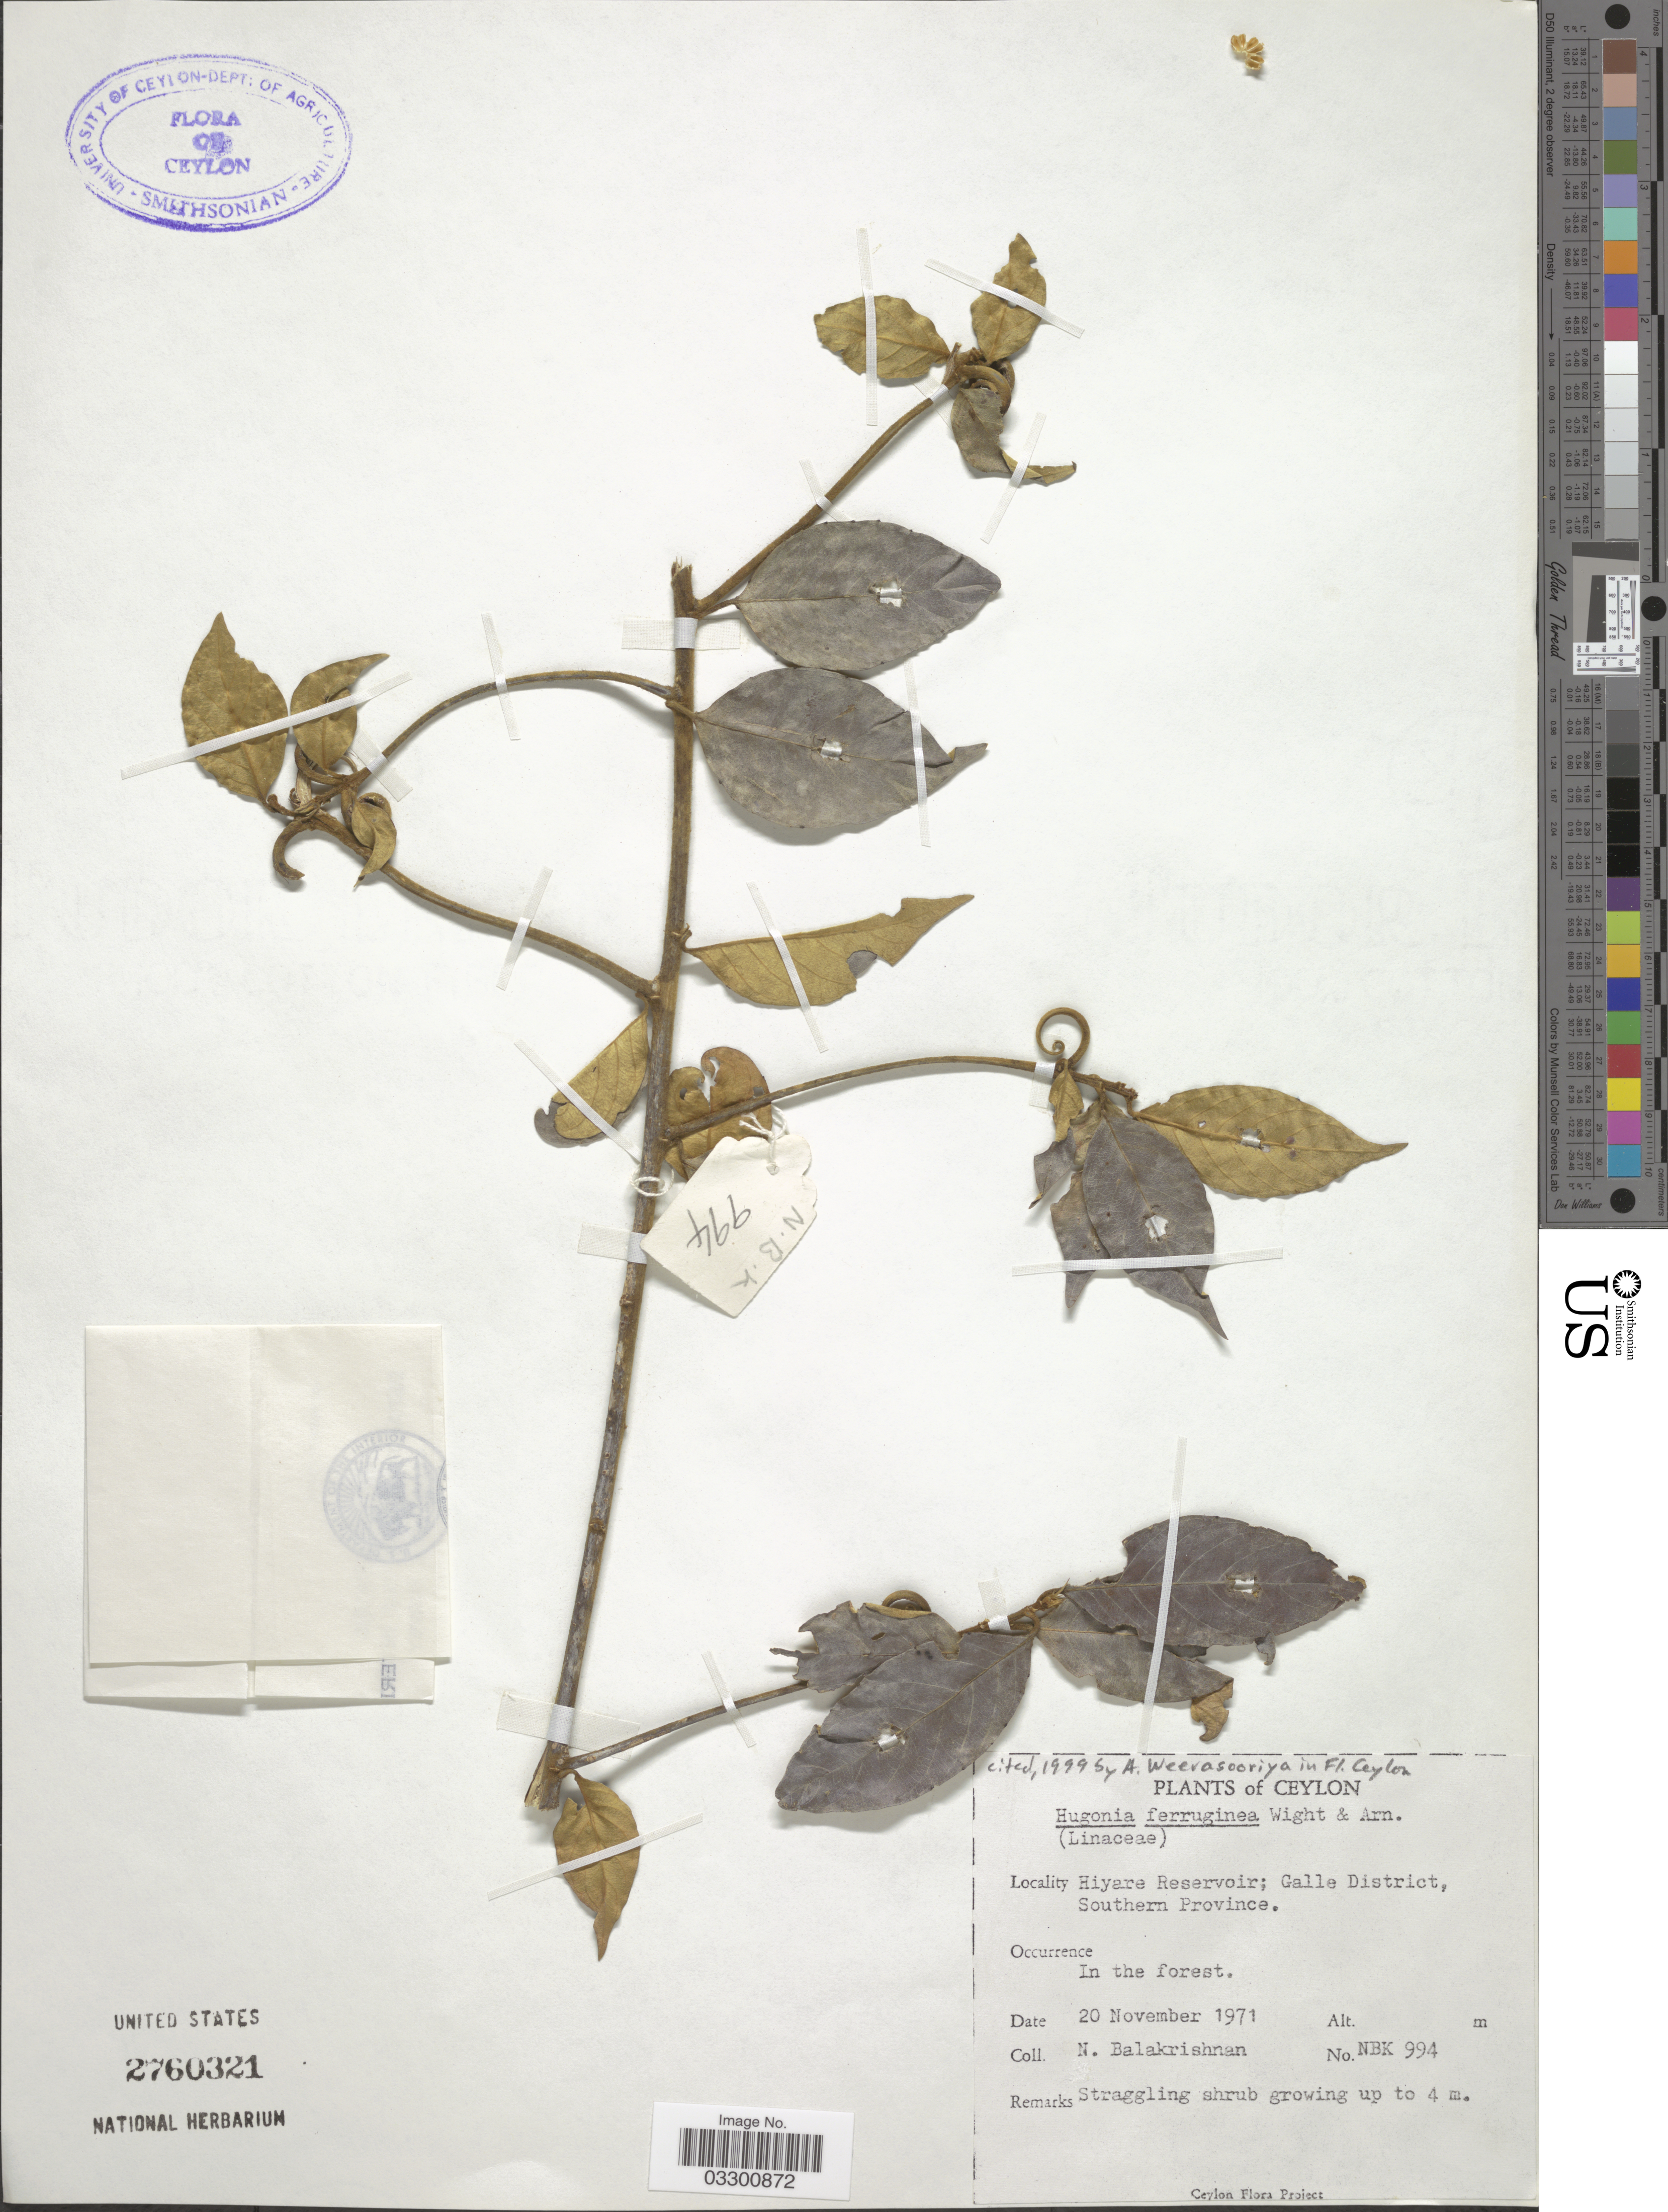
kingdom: Plantae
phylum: Tracheophyta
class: Magnoliopsida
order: Malpighiales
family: Linaceae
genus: Hugonia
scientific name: Hugonia ferruginea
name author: Wight & Arn.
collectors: N. Balakrishnan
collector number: NBK994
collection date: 1971-11-20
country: Sri Lanka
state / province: Southern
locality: Ceylon, Hiyare Reservoir; Galle District.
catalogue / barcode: US 2760321